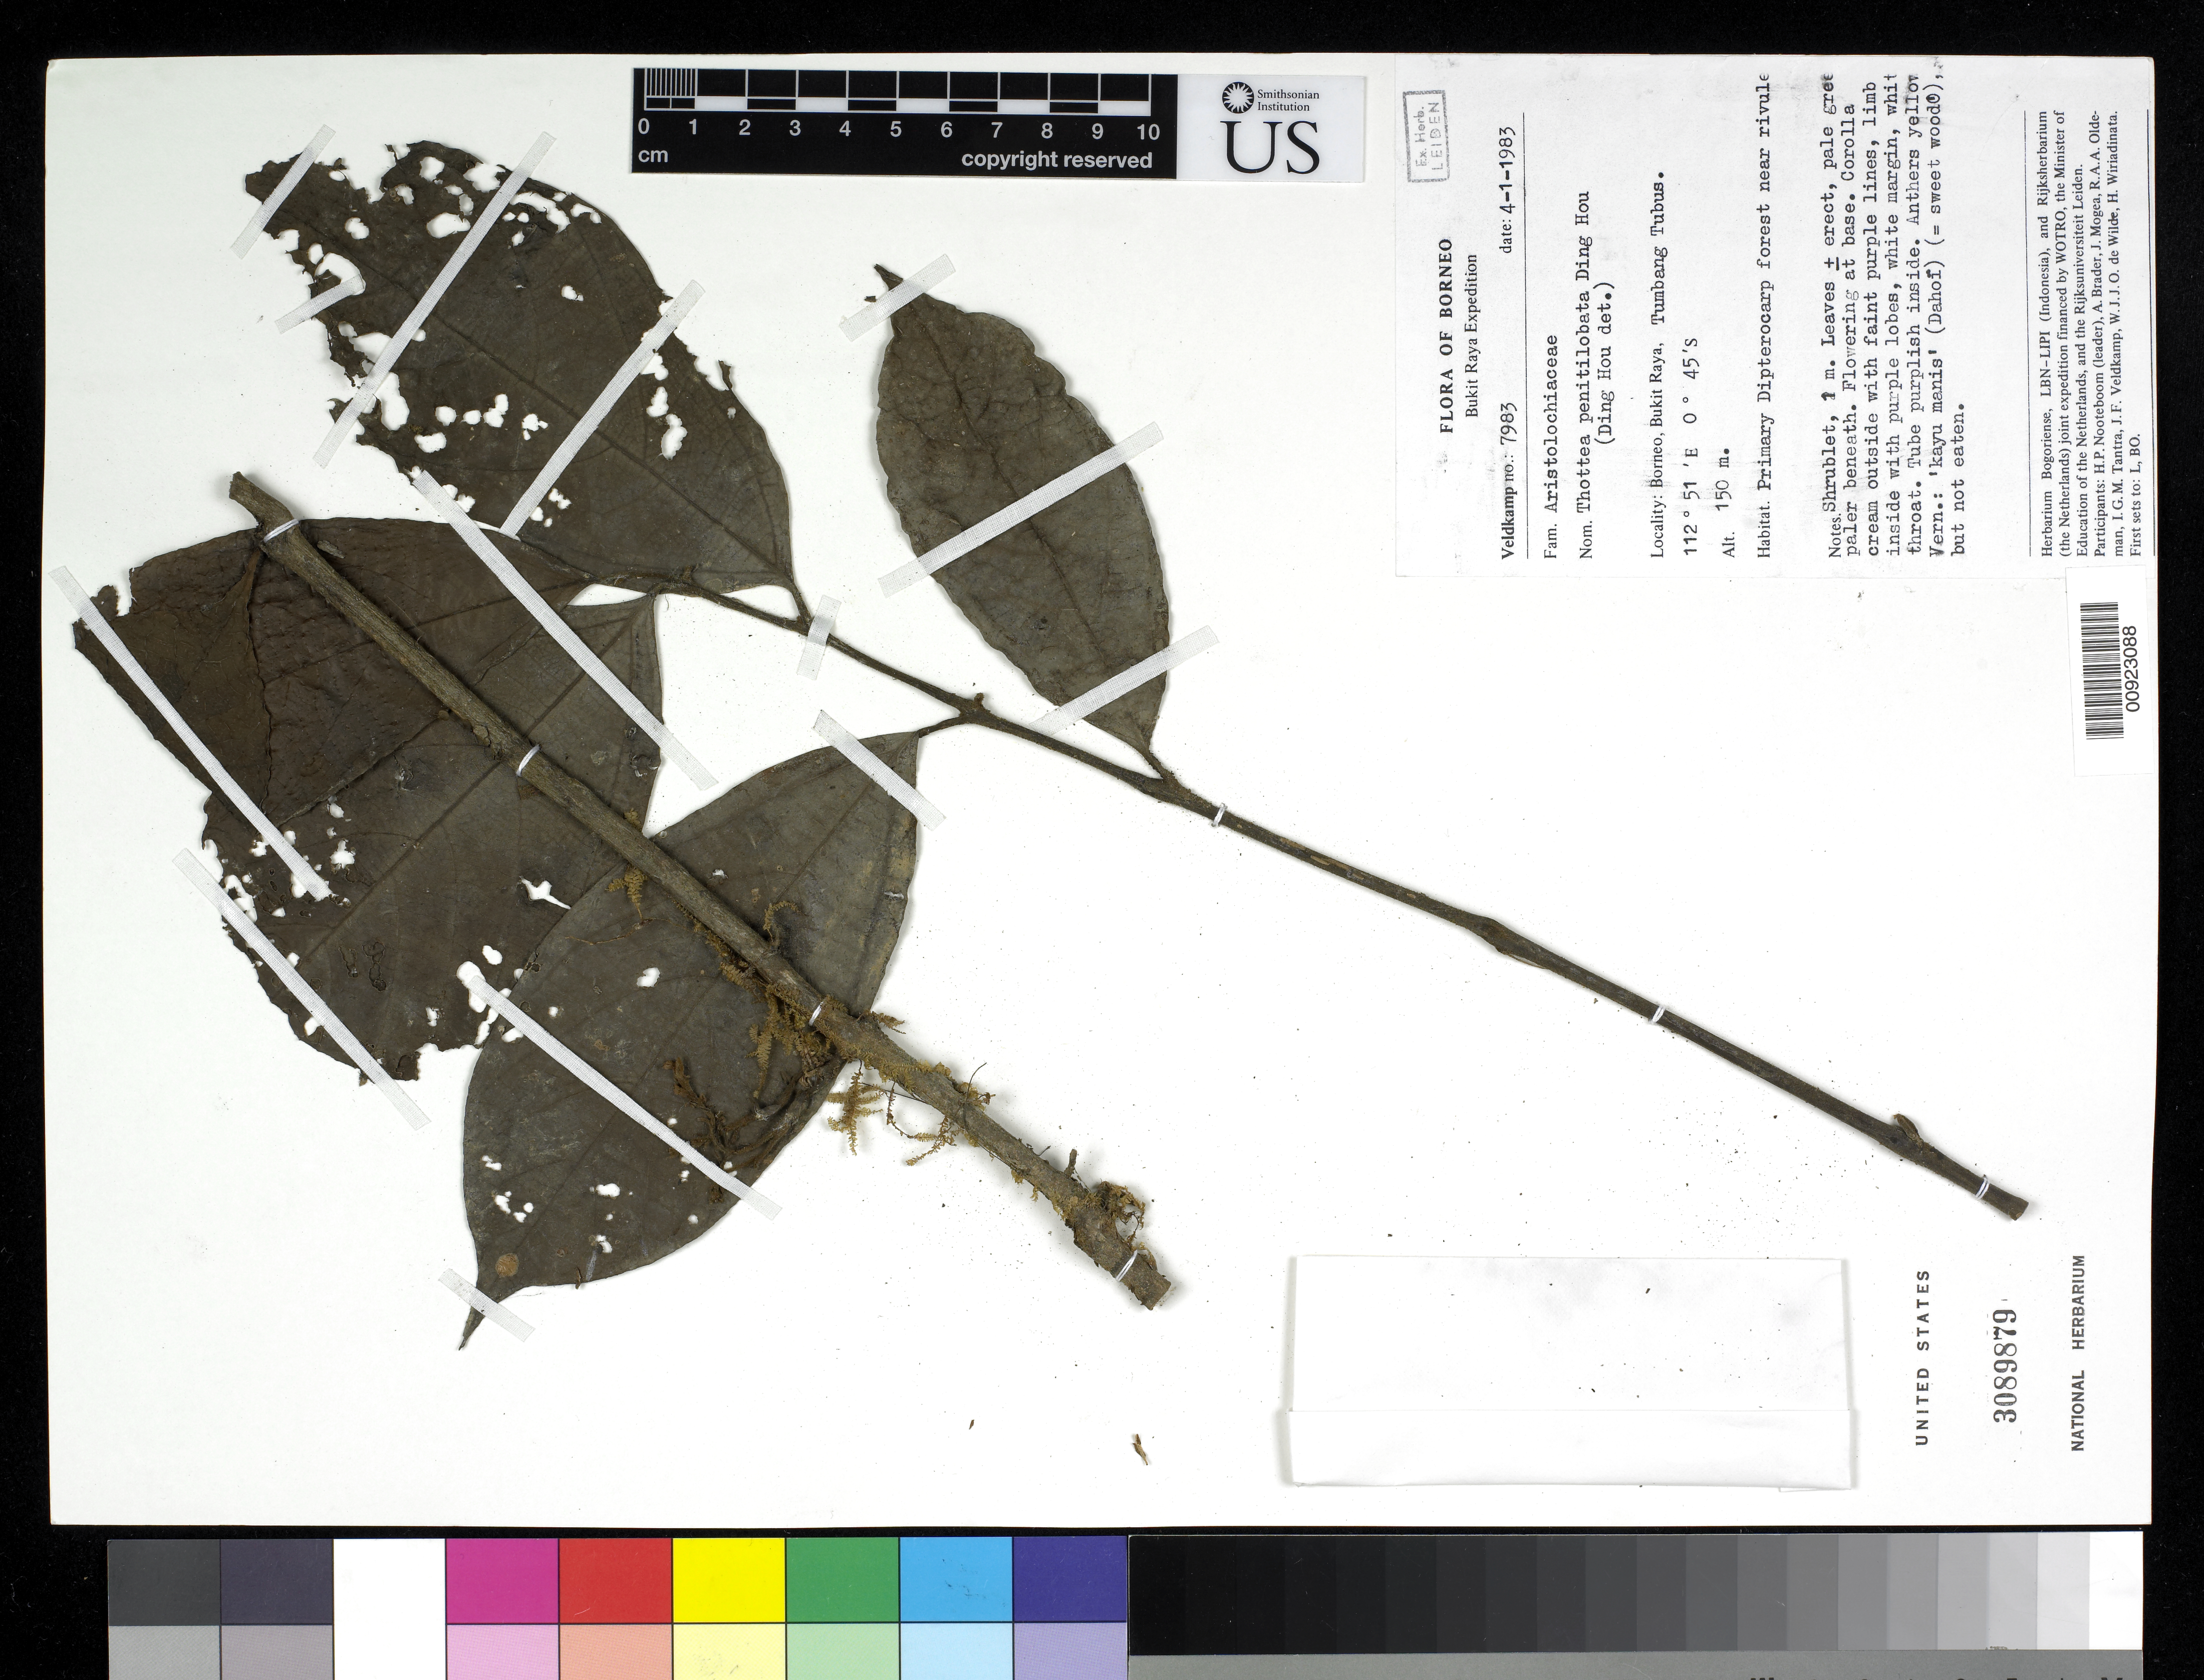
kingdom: Plantae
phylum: Tracheophyta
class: Magnoliopsida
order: Piperales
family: Aristolochiaceae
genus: Thottea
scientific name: Thottea penitilobata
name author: Ding Hou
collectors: J. F. Veldkamp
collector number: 7983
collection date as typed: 04 Jan 1983 or 01 Apr 1983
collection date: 1983-01-04 or 1983-04-01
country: Indonesia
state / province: Kalimantan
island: Borneo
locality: Bukit Raya, Tumbang Tubus.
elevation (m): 150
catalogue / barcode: US 3089879